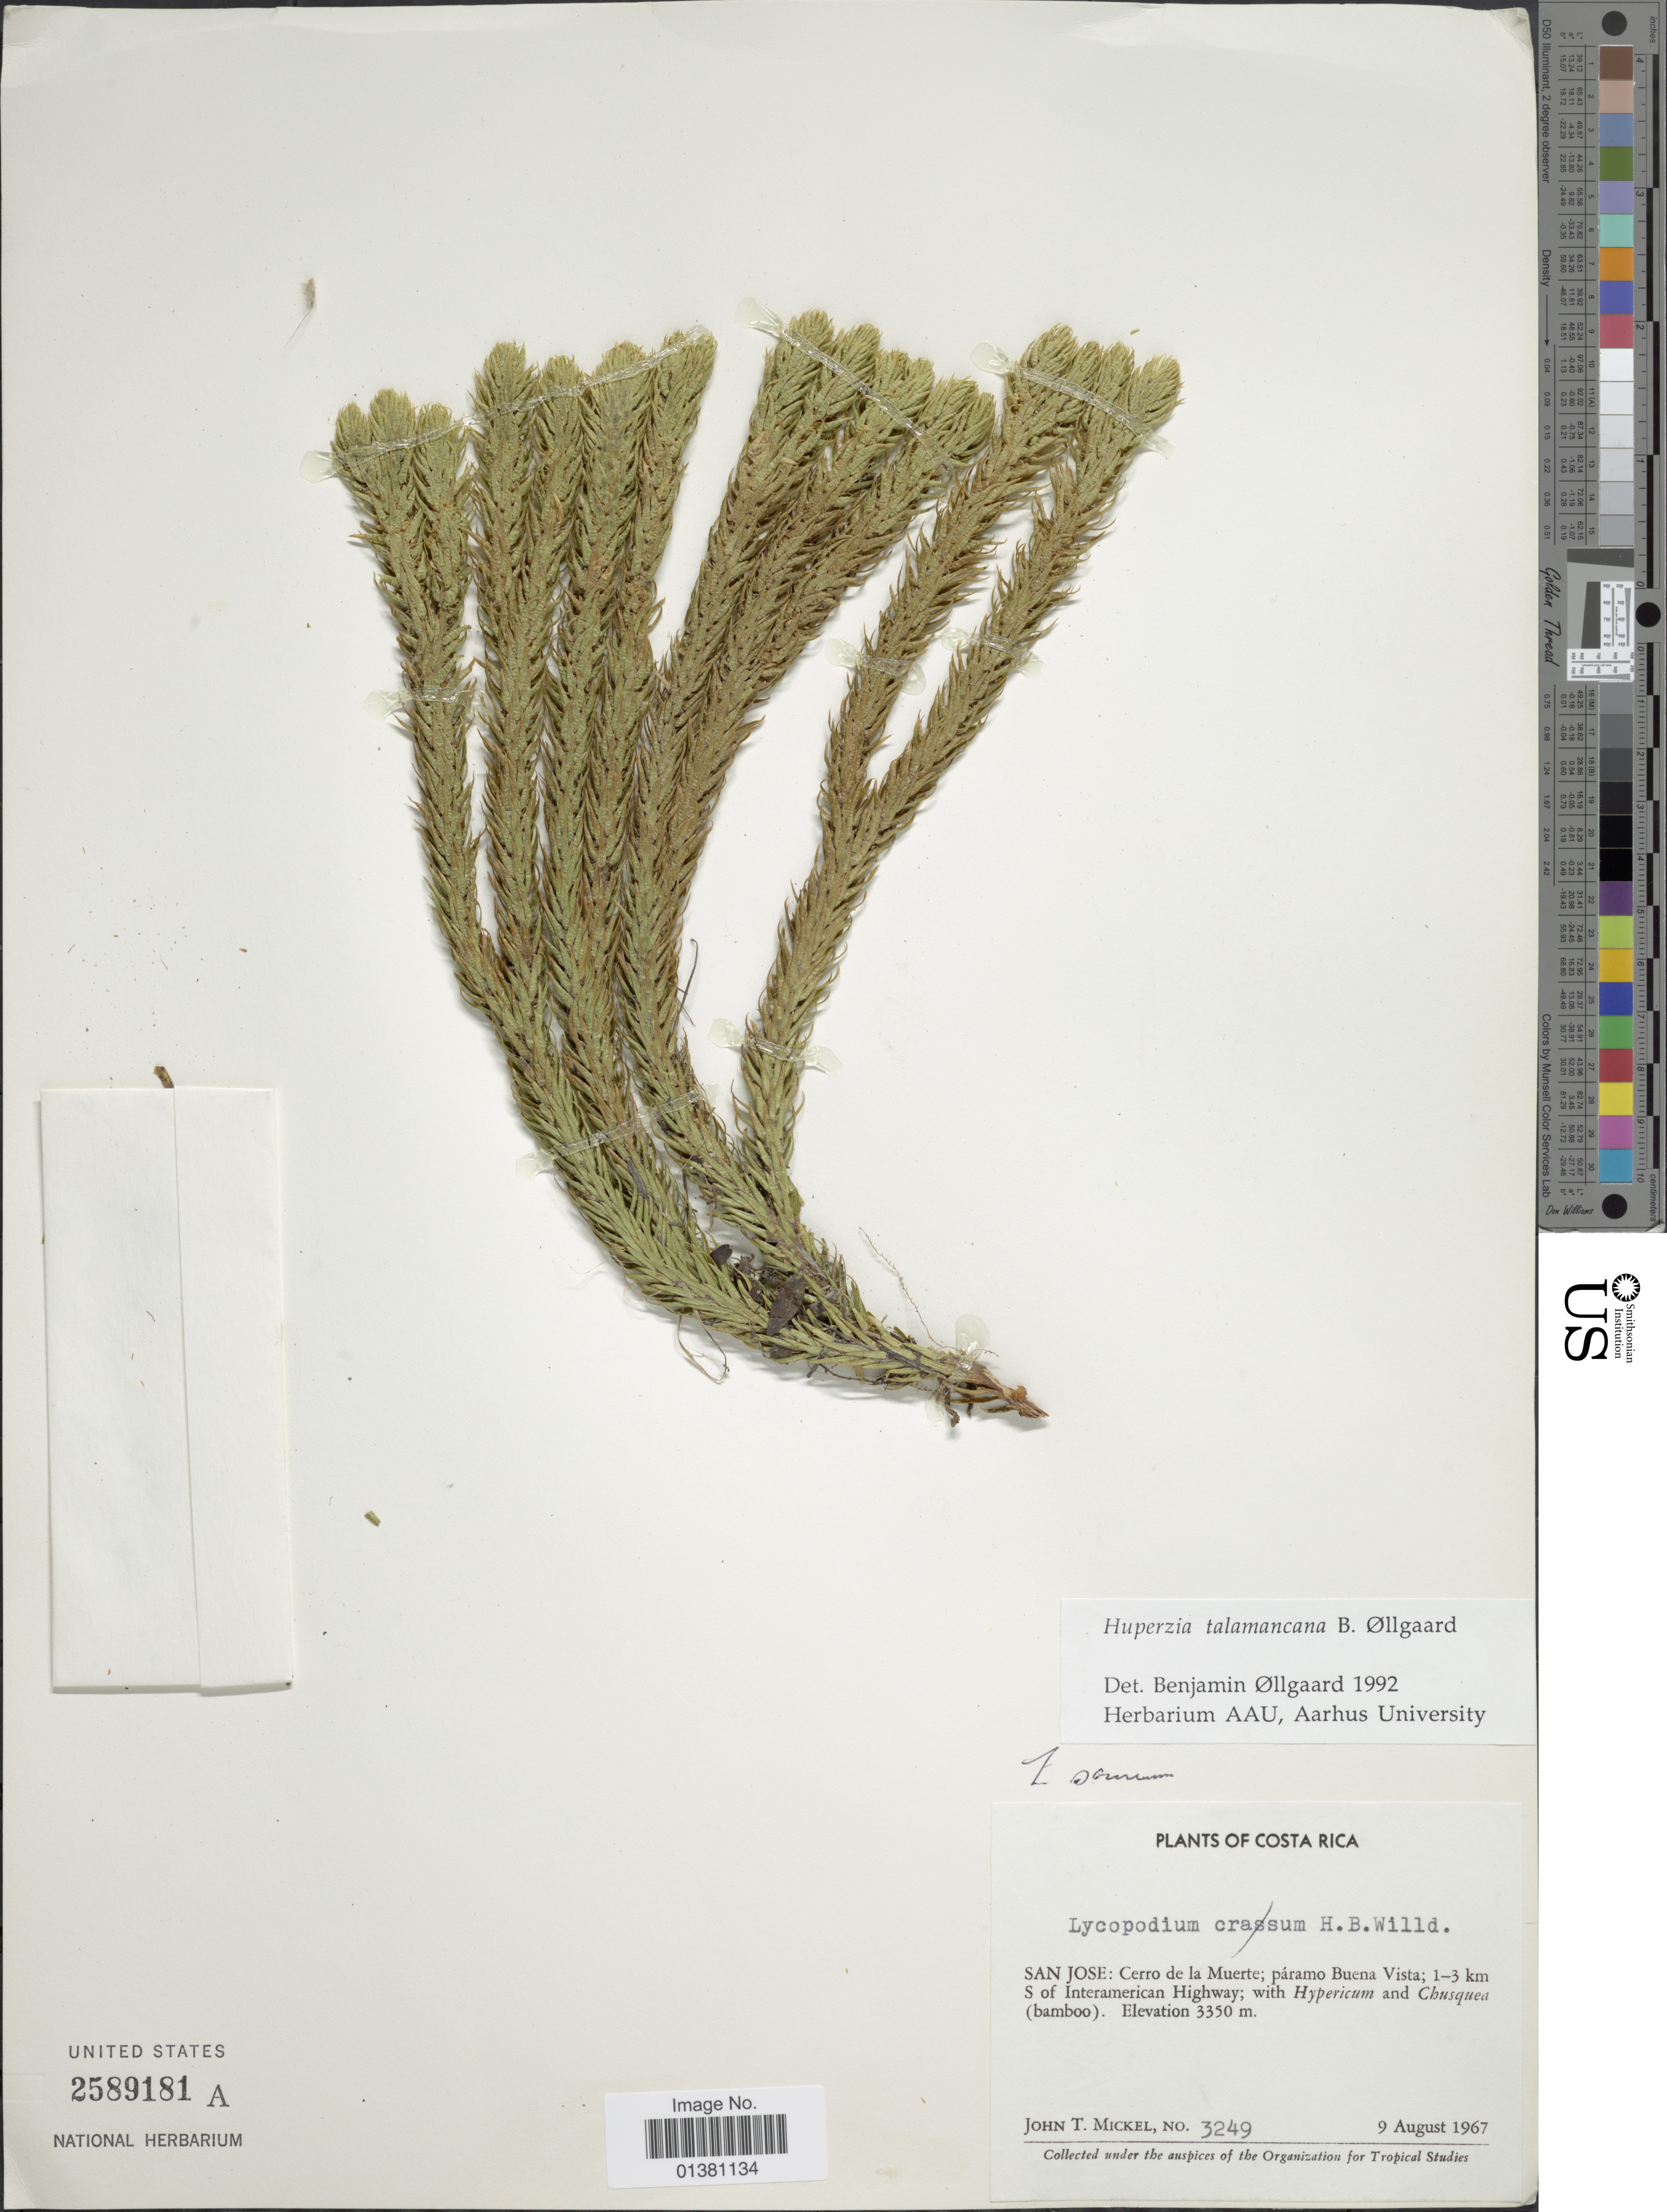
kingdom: Plantae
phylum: Tracheophyta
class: Lycopodiopsida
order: Lycopodiales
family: Lycopodiaceae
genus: Phlegmariurus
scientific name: Phlegmariurus talamancanus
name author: (B. Øllg.) B. Øllg.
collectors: J. T. Mickel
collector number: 3249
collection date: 1967-08-09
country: Costa Rica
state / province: San José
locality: Cerro de la Muerte; páramo Buena Vista; 1-3 km S of Interamerican Highway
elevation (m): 33350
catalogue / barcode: US 2589181A